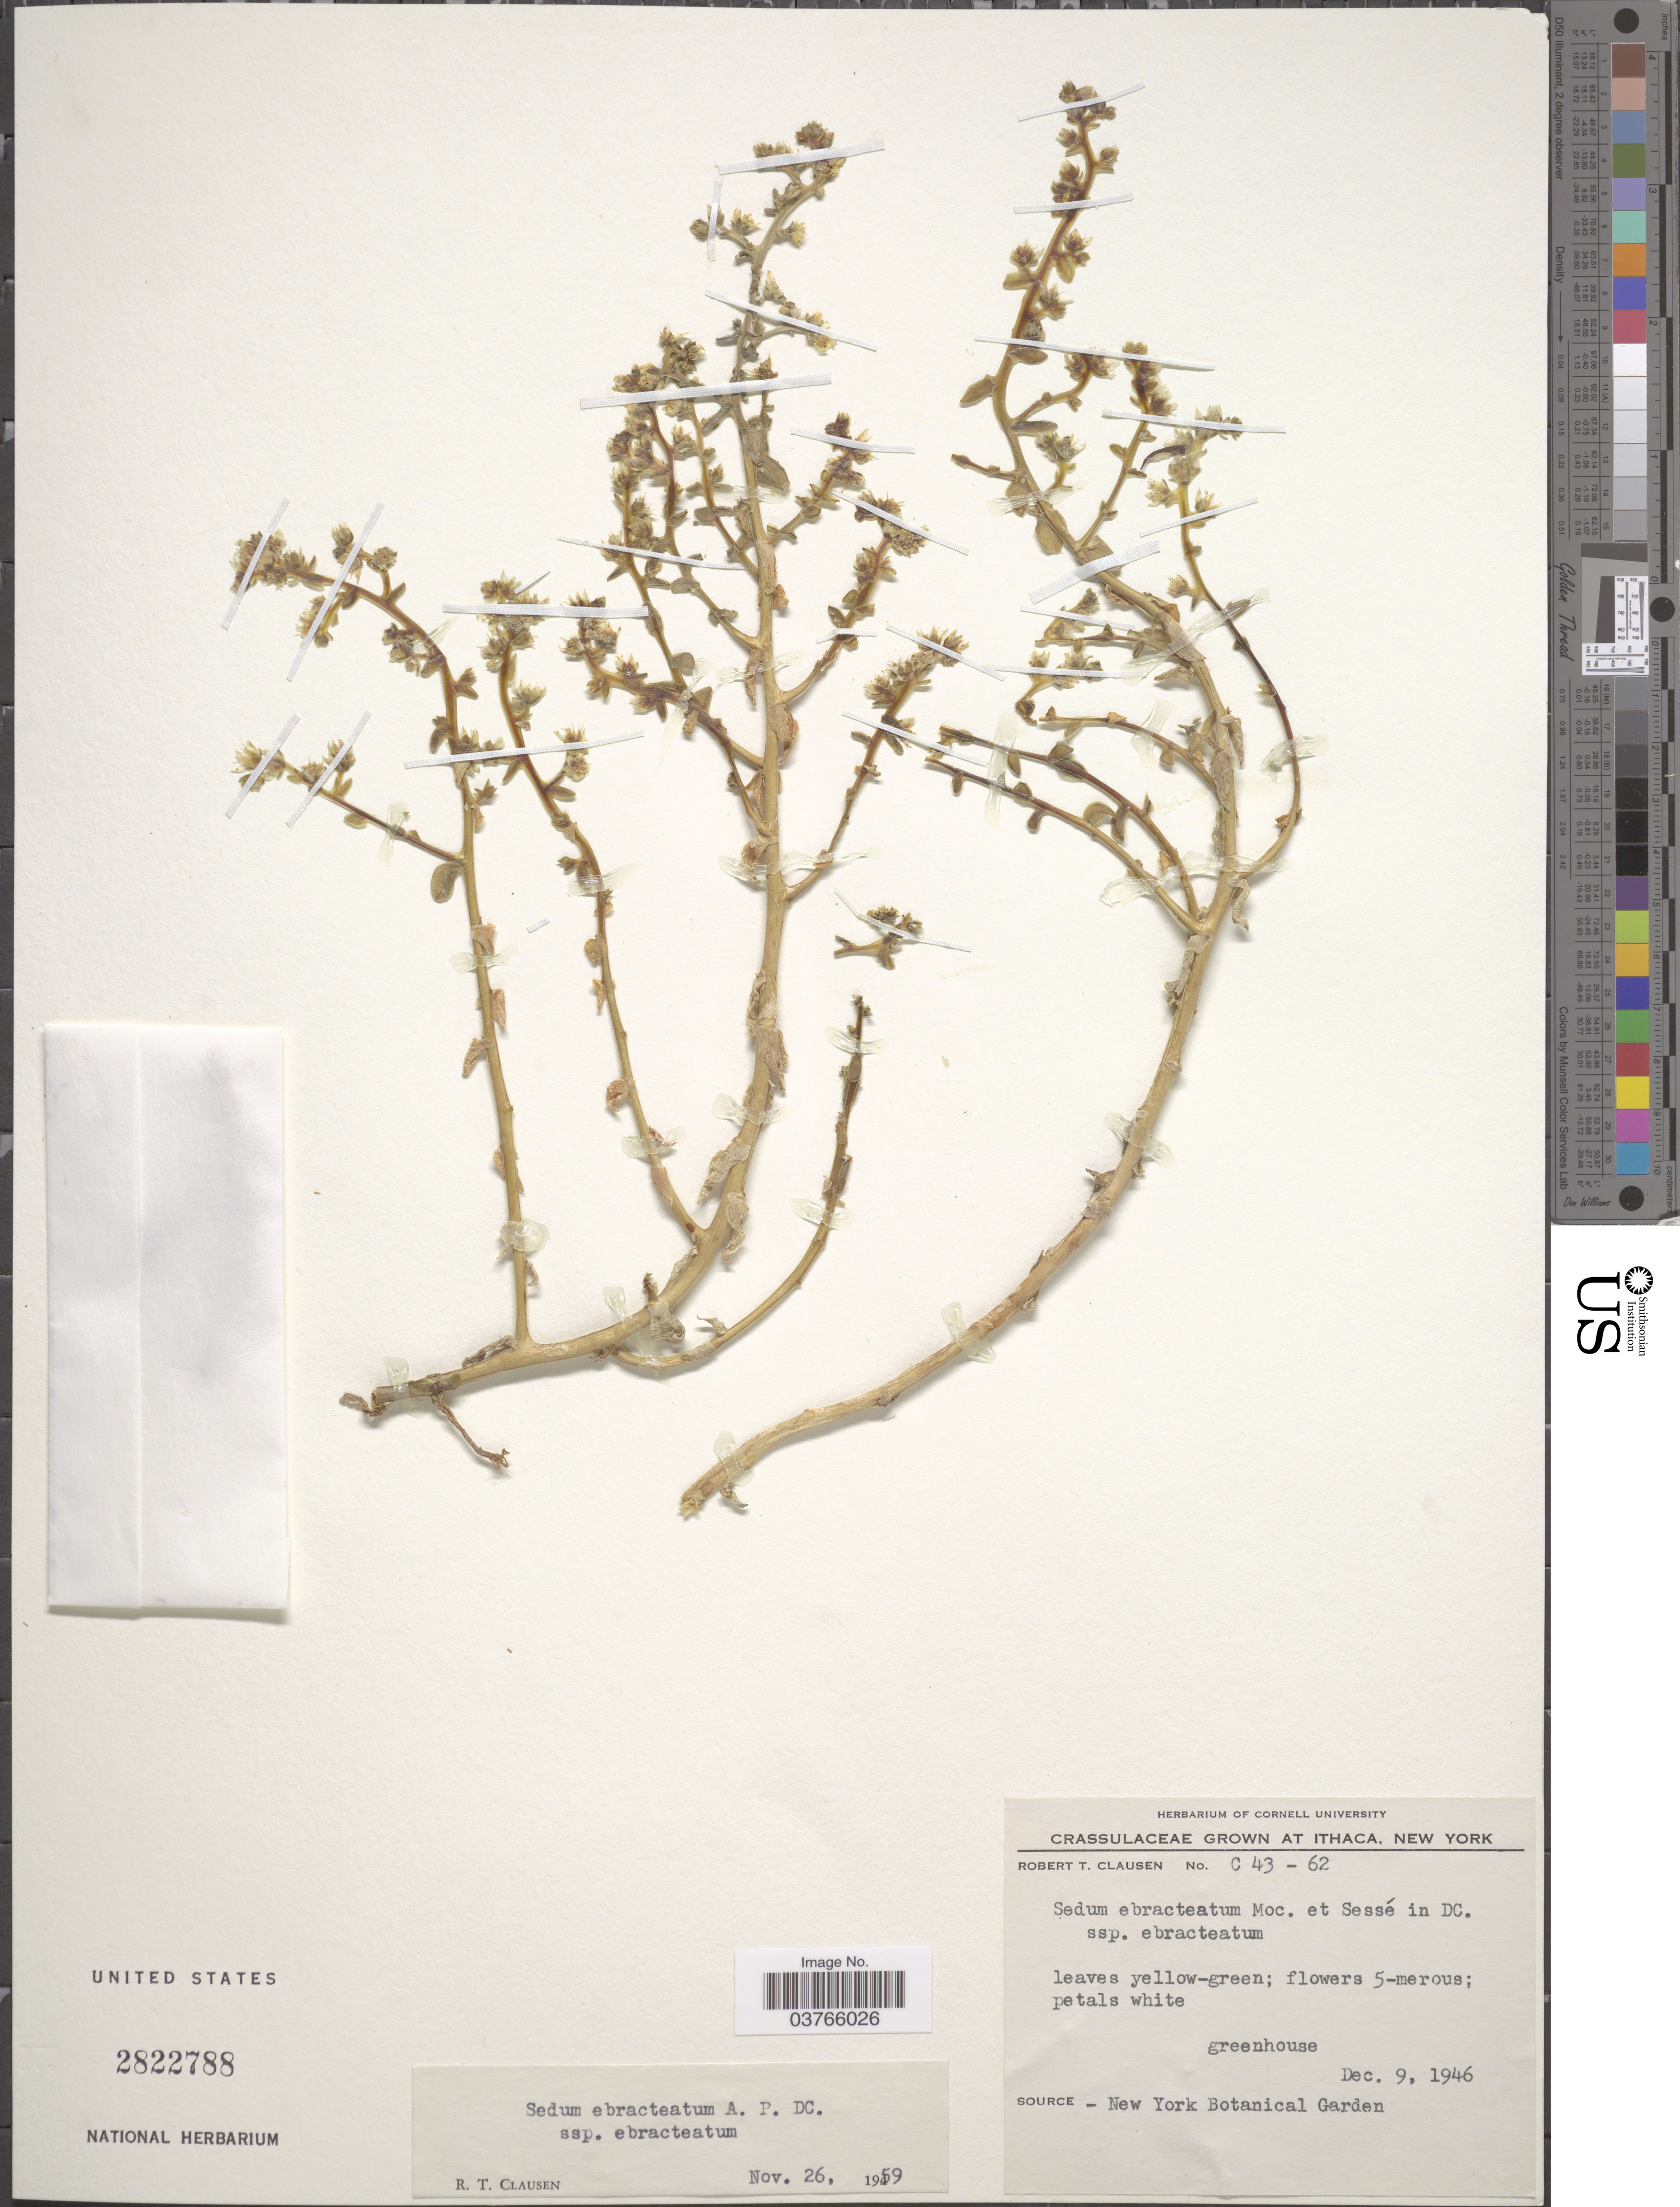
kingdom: Plantae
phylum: Tracheophyta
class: Magnoliopsida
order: Saxifragales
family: Crassulaceae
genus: Sedum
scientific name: Sedum ebracteatum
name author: Moc. & Sessé ex DC.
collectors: R. T. Clausen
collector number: C43-62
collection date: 1946-12-09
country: United States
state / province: New York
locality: Grown at Ithaca. Greenhouse. New York Botanical Garden.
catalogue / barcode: US 2822788